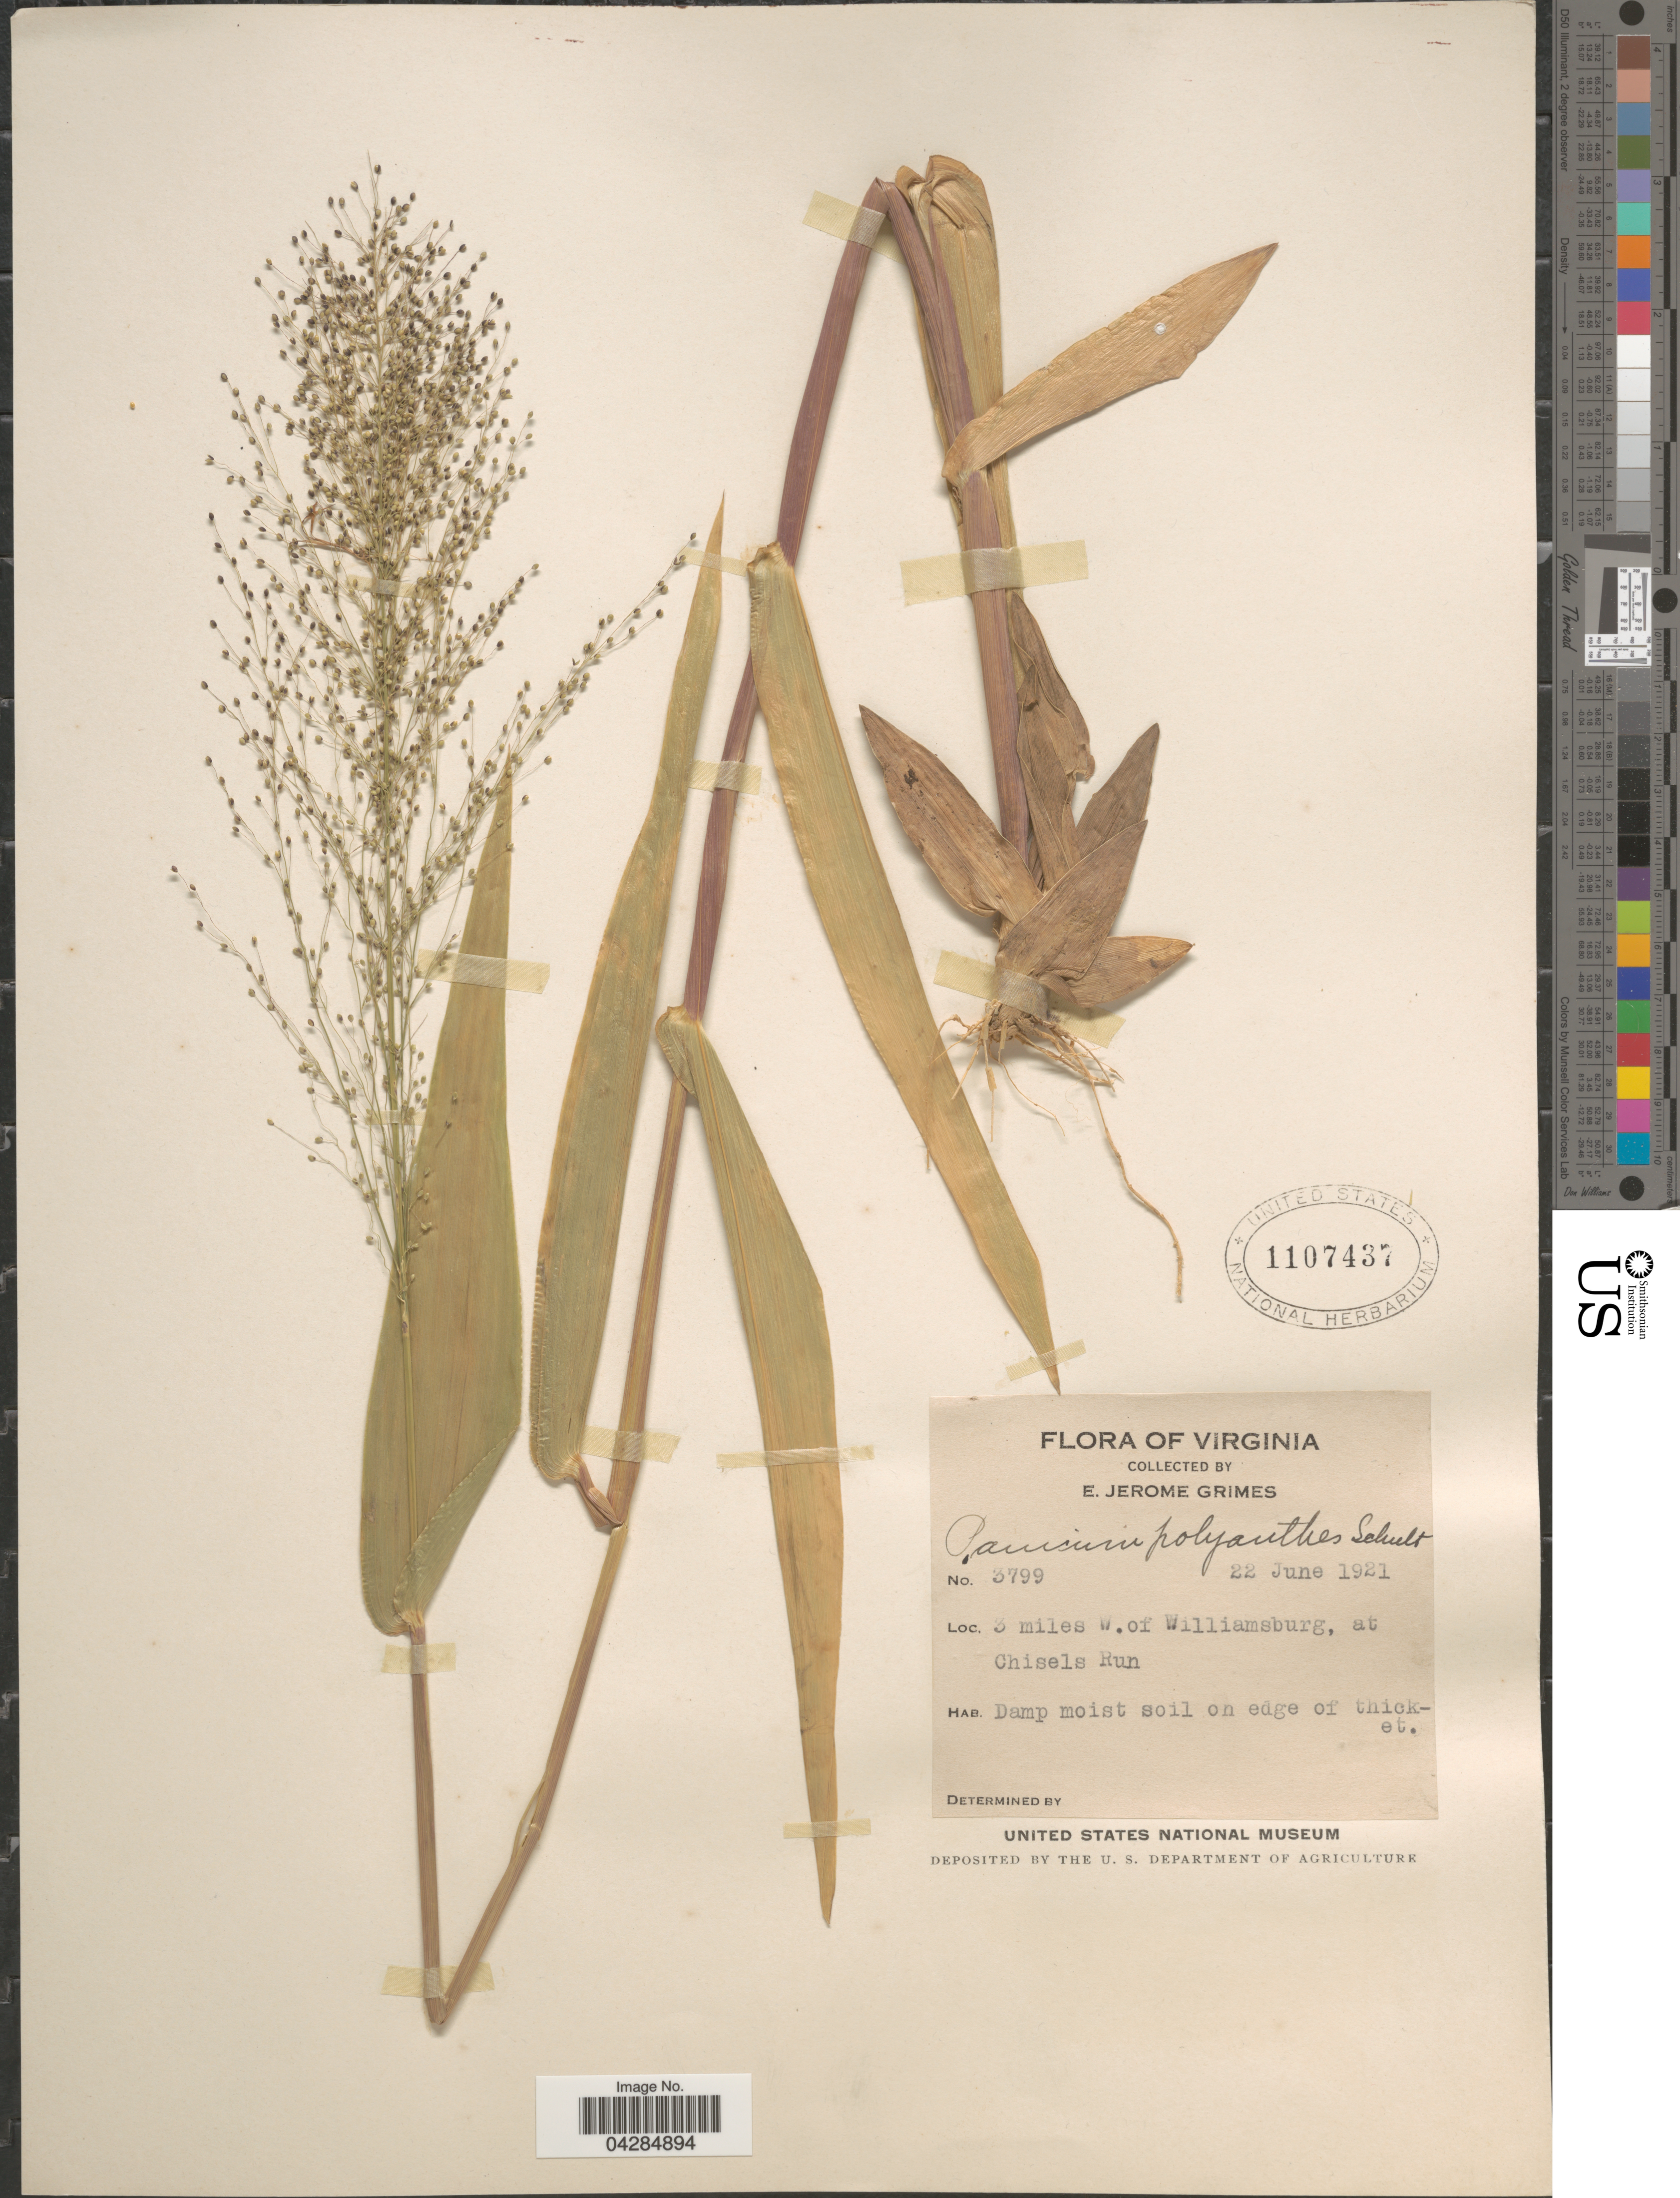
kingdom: Plantae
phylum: Tracheophyta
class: Liliopsida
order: Poales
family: Poaceae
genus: Dichanthelium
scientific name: Dichanthelium polyanthes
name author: (Schult.) Mohlenbr.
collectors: E. J. Grimes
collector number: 3799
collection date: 1921-06-22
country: United States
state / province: Virginia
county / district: City of Williamsburg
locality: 3 miles W. of Williamsburg, at Chisels Run.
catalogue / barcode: US 1107437